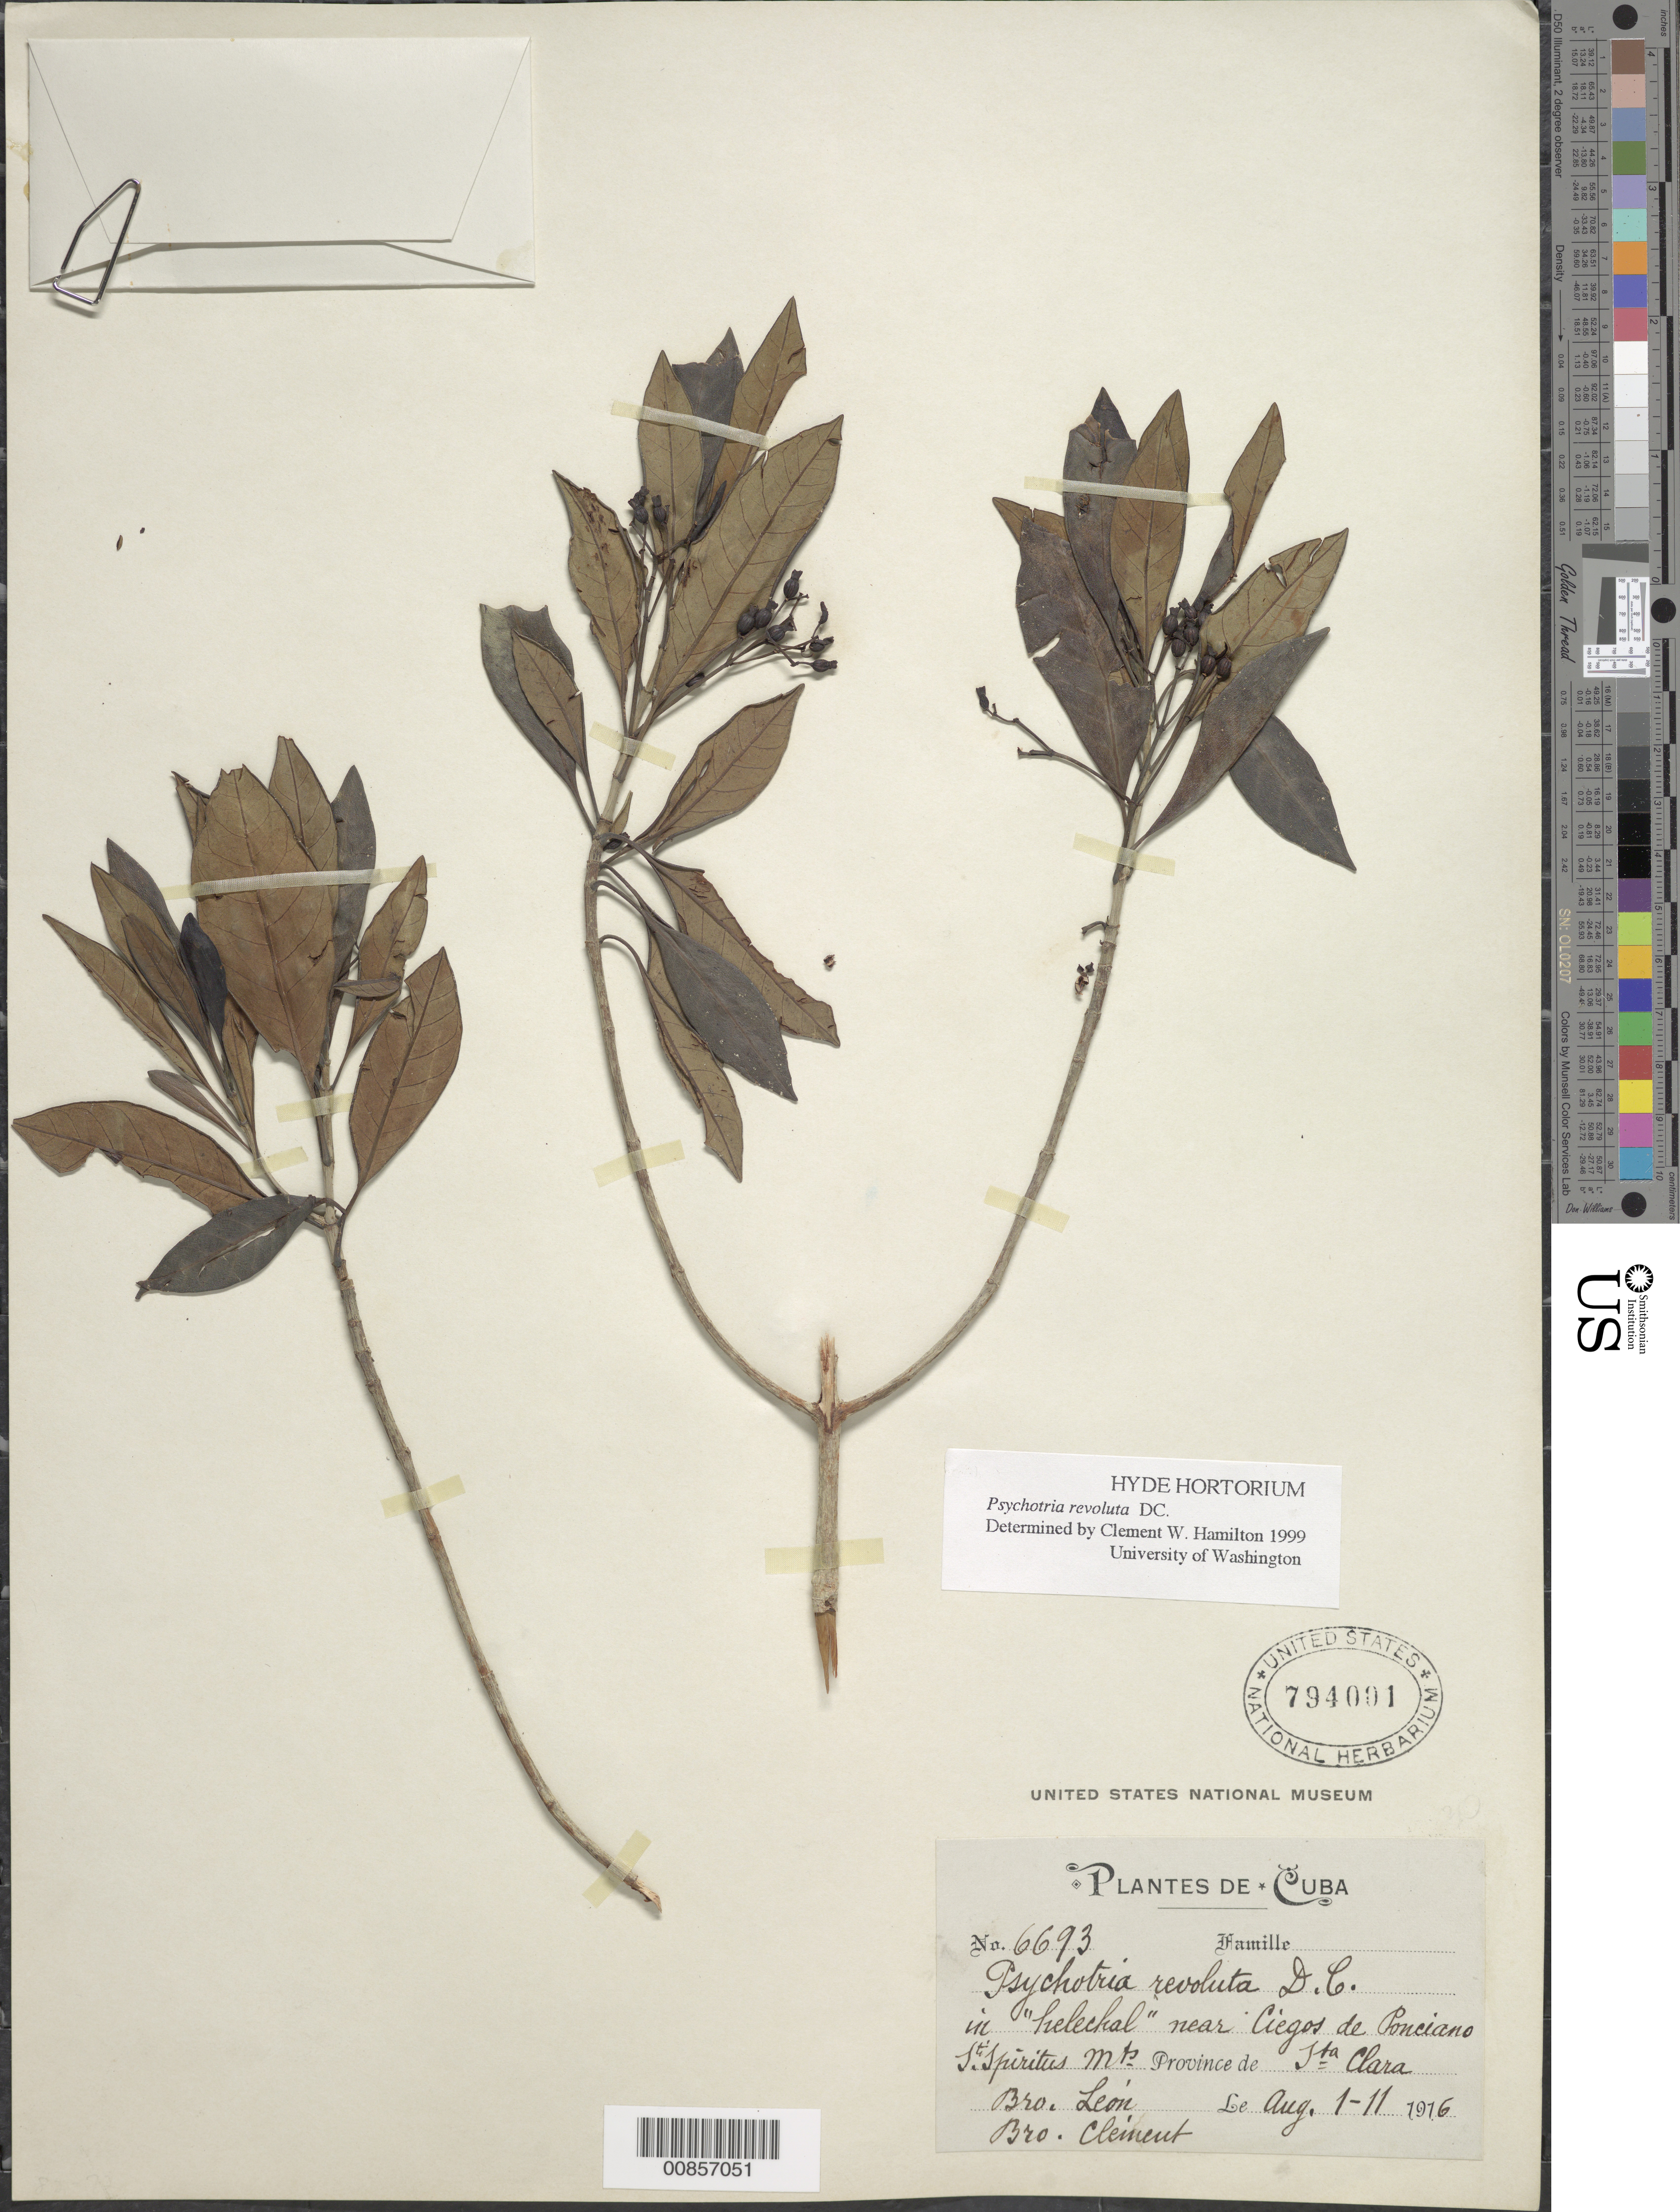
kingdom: Plantae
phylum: Tracheophyta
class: Magnoliopsida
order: Gentianales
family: Rubiaceae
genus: Psychotria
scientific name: Psychotria revoluta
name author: DC.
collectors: Bro. León & Bro. Clemente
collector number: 6693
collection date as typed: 01 Aug 1916 to 11 Aug 1916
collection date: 1916-08-01/1916-08-11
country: Cuba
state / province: Las Villas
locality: Near Ciegos de Ponciano, St. Spiritus Mts.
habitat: In "helechal"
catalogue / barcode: US 794001